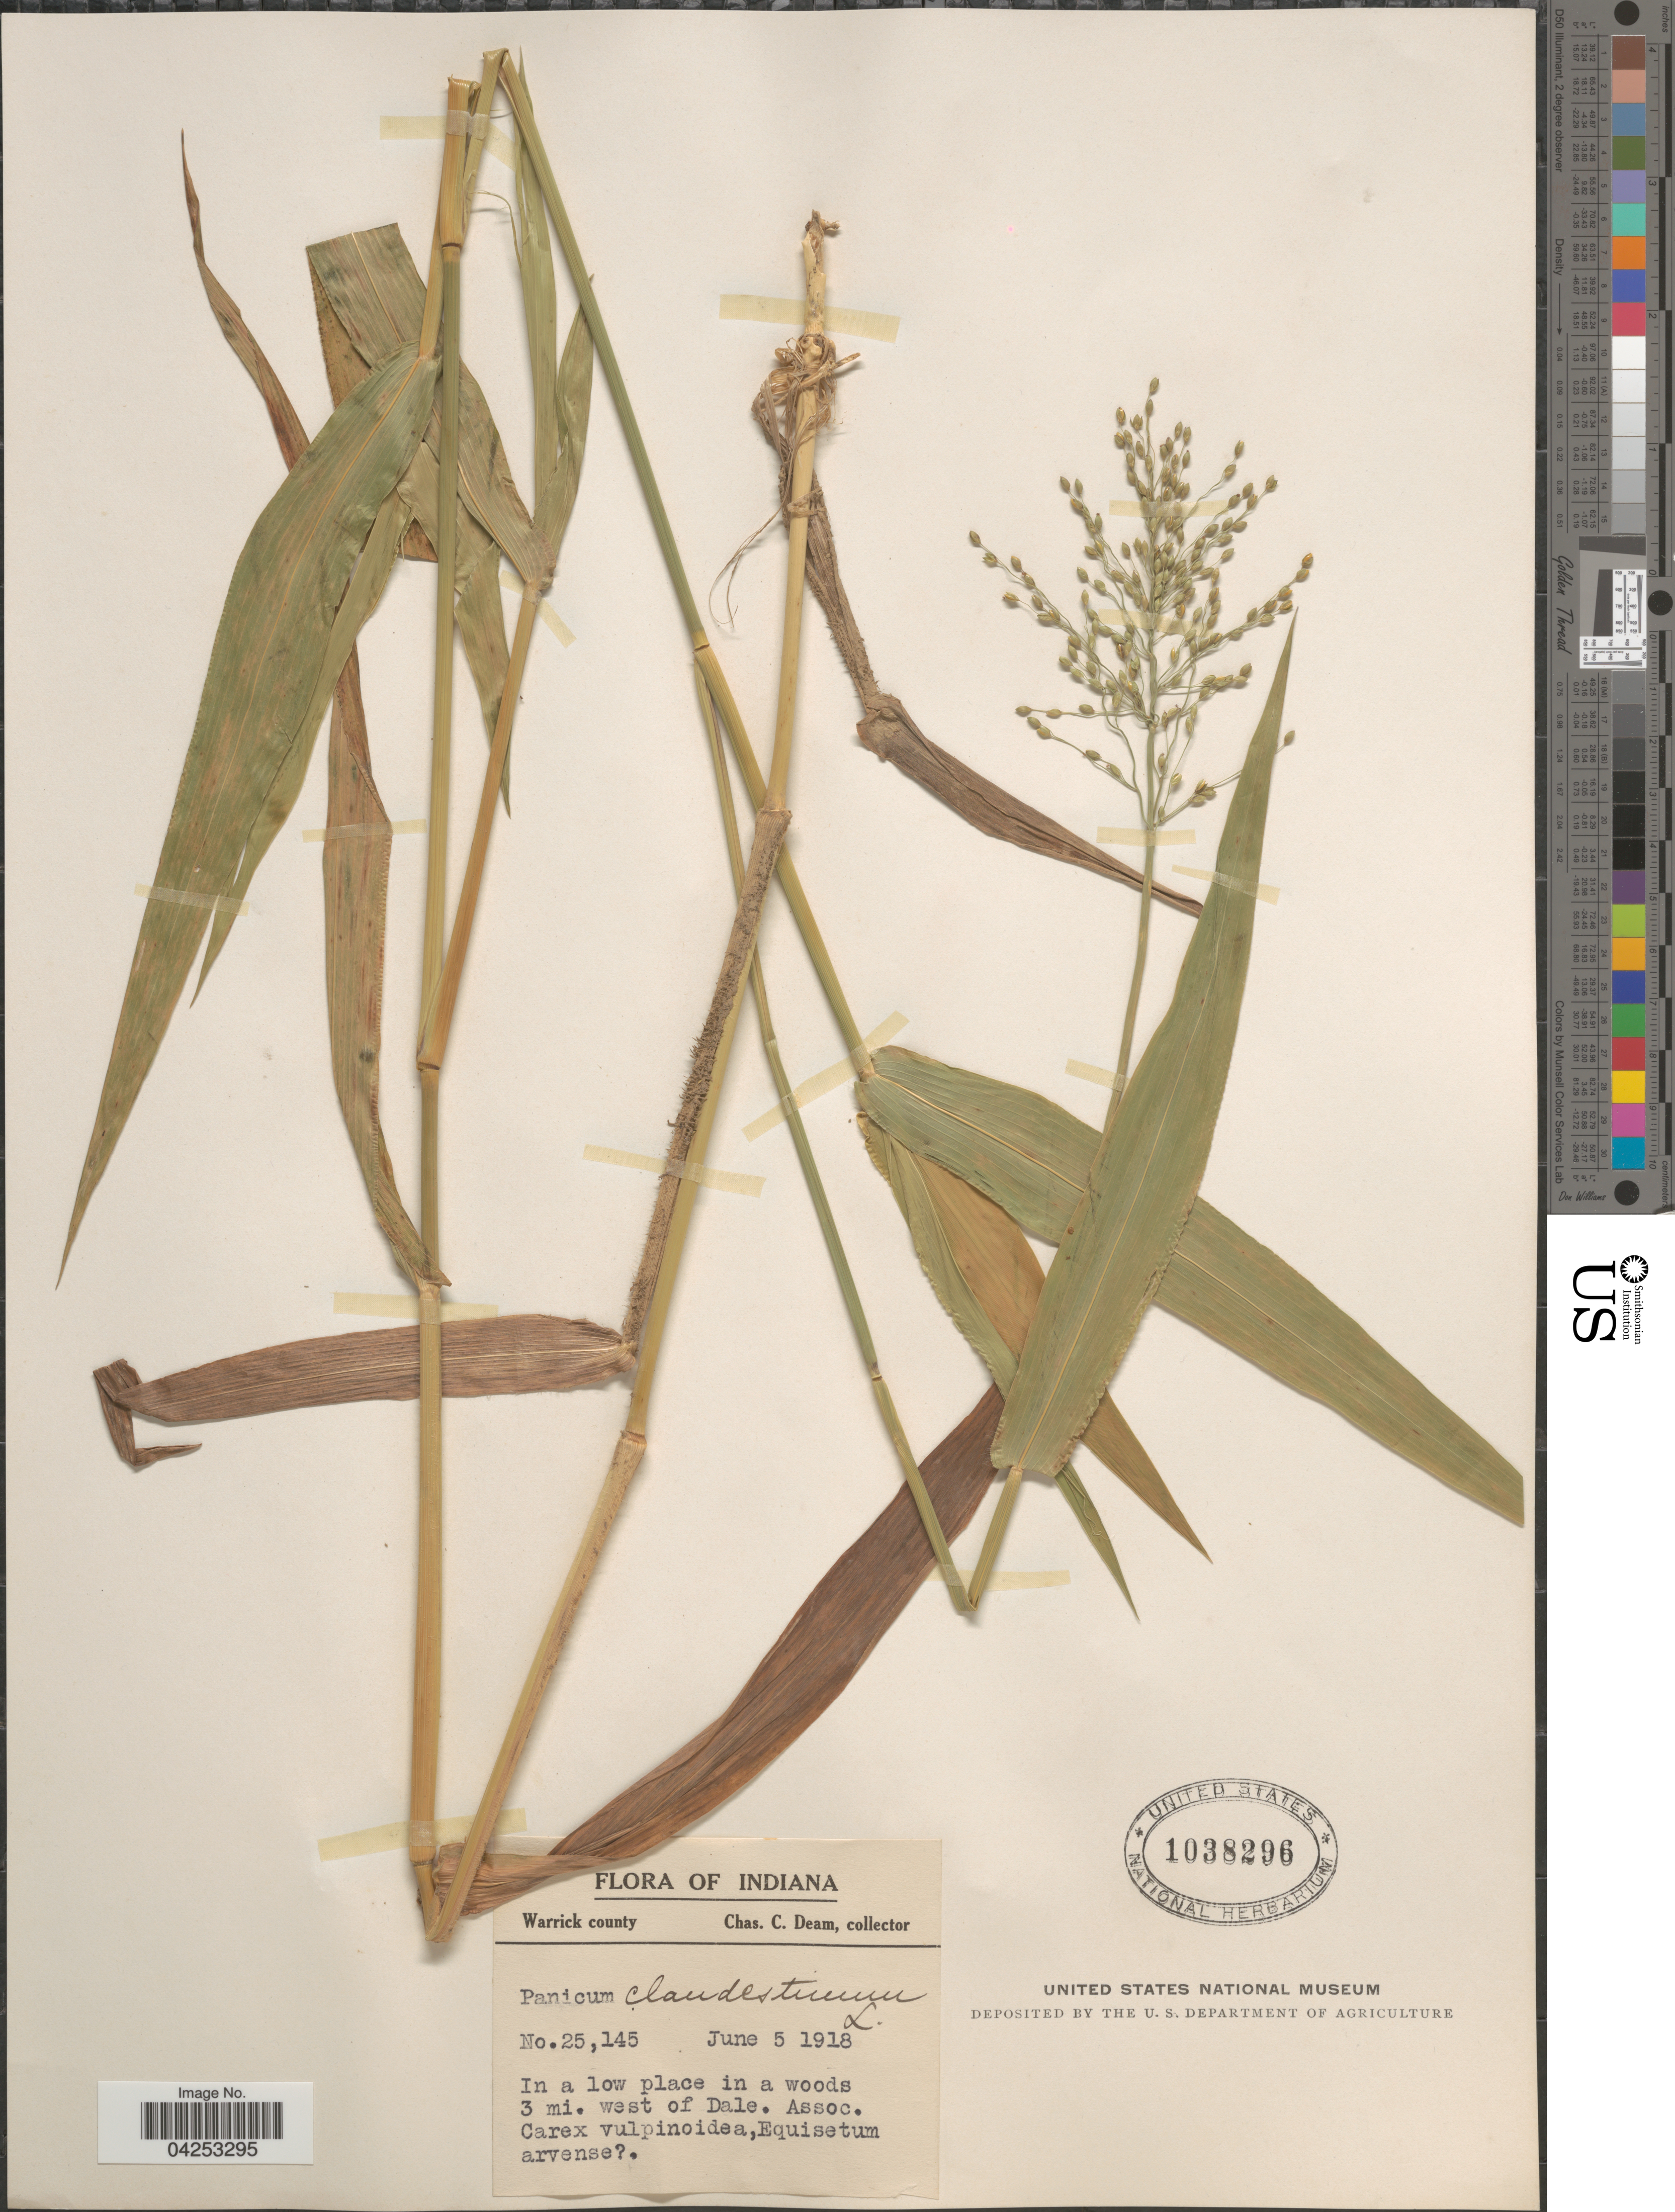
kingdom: Plantae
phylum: Tracheophyta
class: Liliopsida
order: Poales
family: Poaceae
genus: Dichanthelium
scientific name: Dichanthelium clandestinum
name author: (L.) Gould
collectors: C. C. Deam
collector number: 25145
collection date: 1918-06-05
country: United States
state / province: Indiana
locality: Warrick county. In a low place in a woods 3 mi. west of Dale.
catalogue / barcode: US 1038296